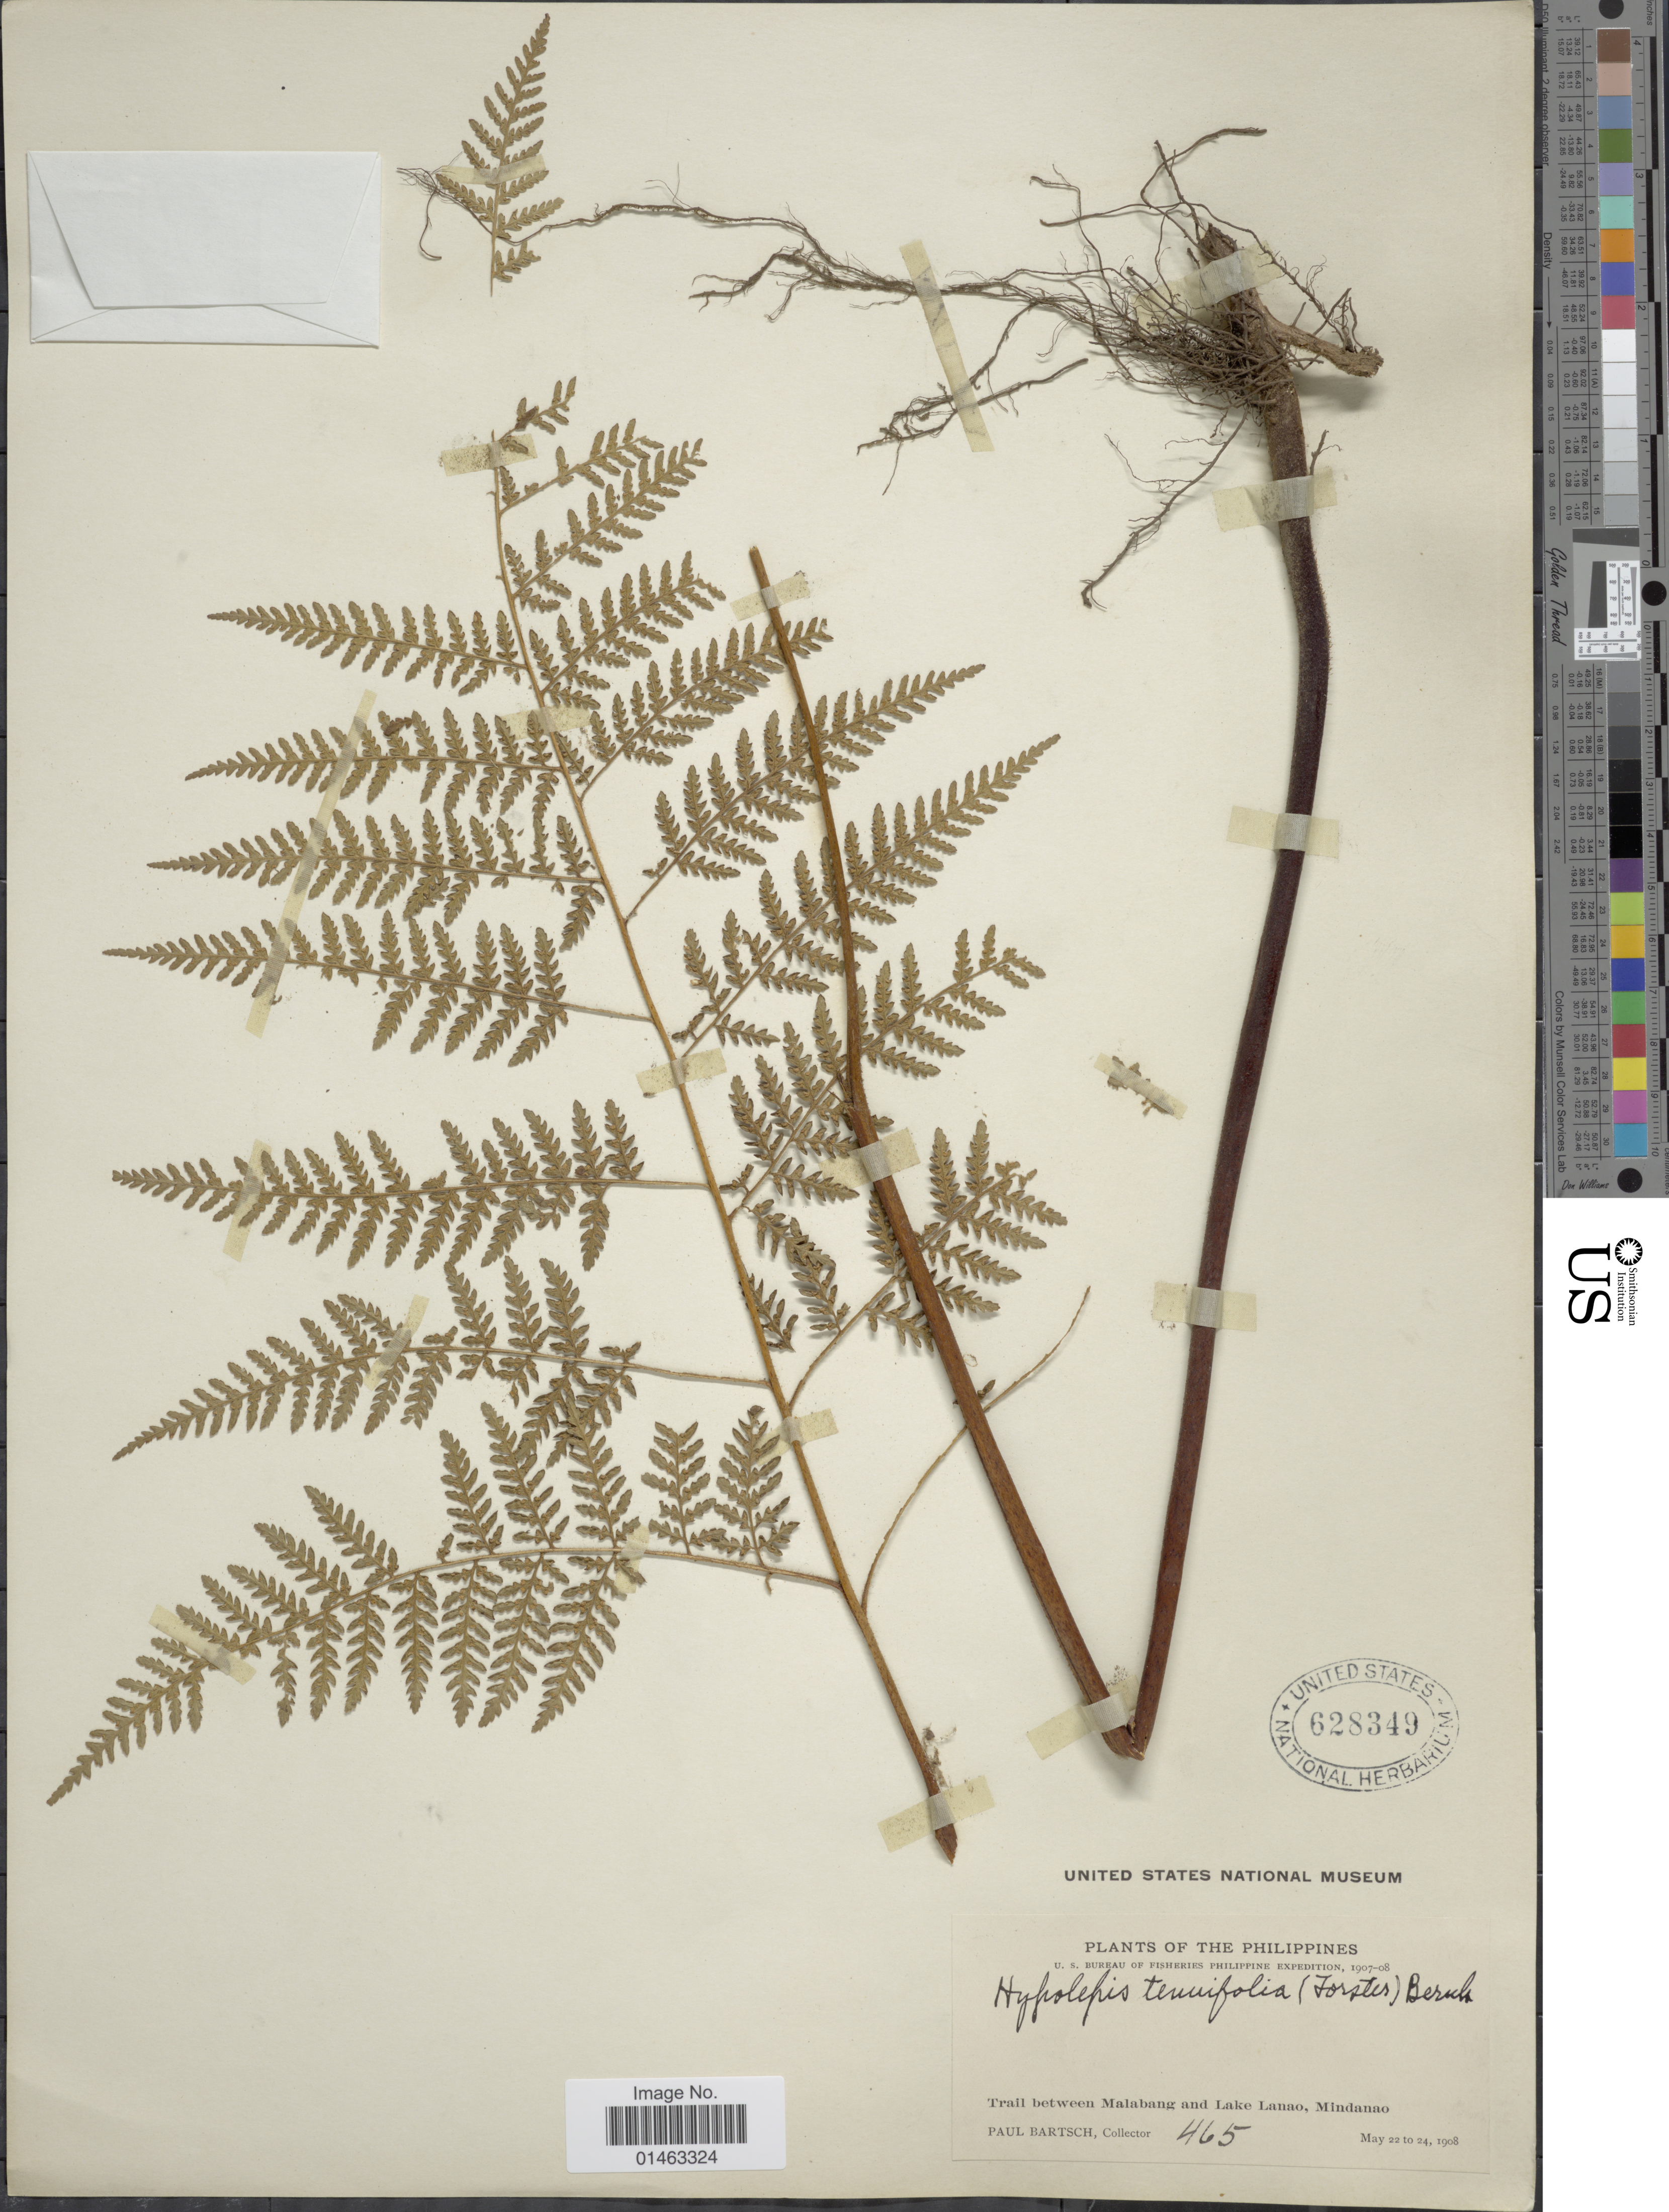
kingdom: Plantae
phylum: Tracheophyta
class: Polypodiopsida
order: Polypodiales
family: Dennstaedtiaceae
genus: Hypolepis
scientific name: Hypolepis tenuifolia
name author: (G. Forst.) Bernh.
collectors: P. Bartsch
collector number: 465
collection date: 1908-05-22/1908-05-24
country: Philippines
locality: Trail between Malabang and Lake Lanao, Mindanao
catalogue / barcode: US 628349